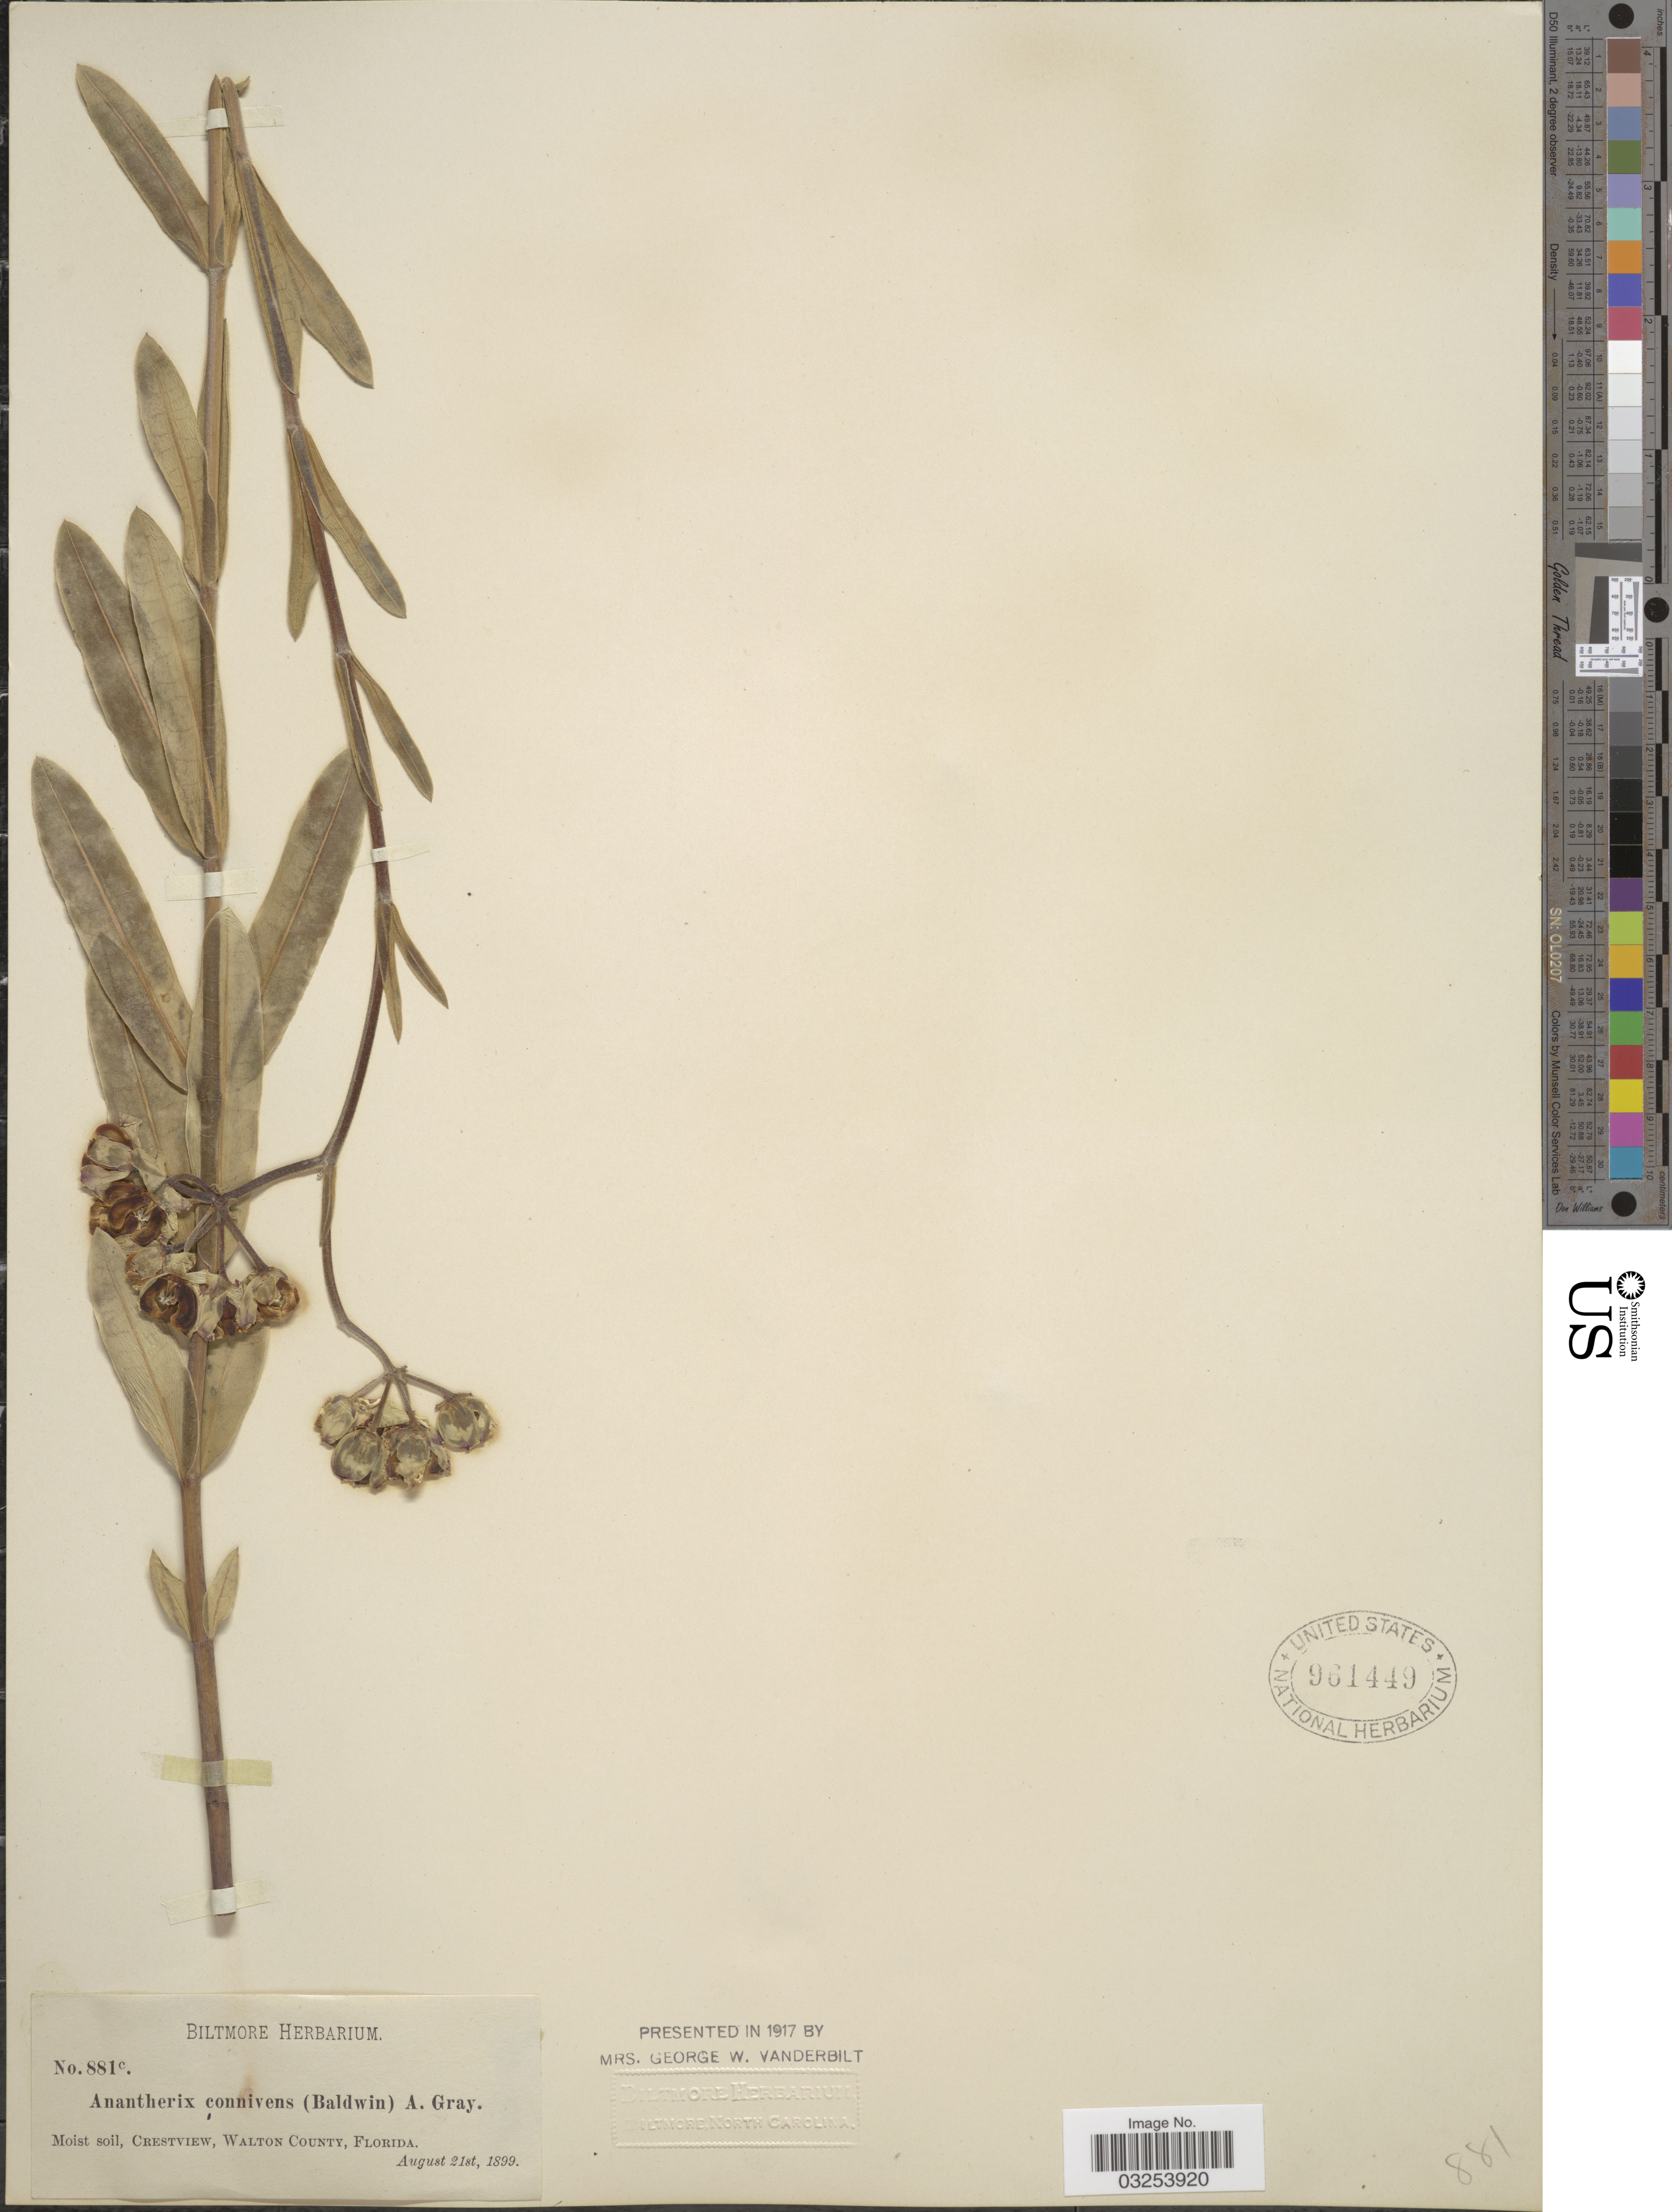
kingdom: Plantae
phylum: Tracheophyta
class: Magnoliopsida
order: Gentianales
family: Apocynaceae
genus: Asclepias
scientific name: Asclepias connivens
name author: Baldwin ex Elliot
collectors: ex herb. Biltmore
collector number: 881c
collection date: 1899-08-21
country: United States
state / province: Florida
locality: Crestview, Walton County.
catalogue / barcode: US 961449